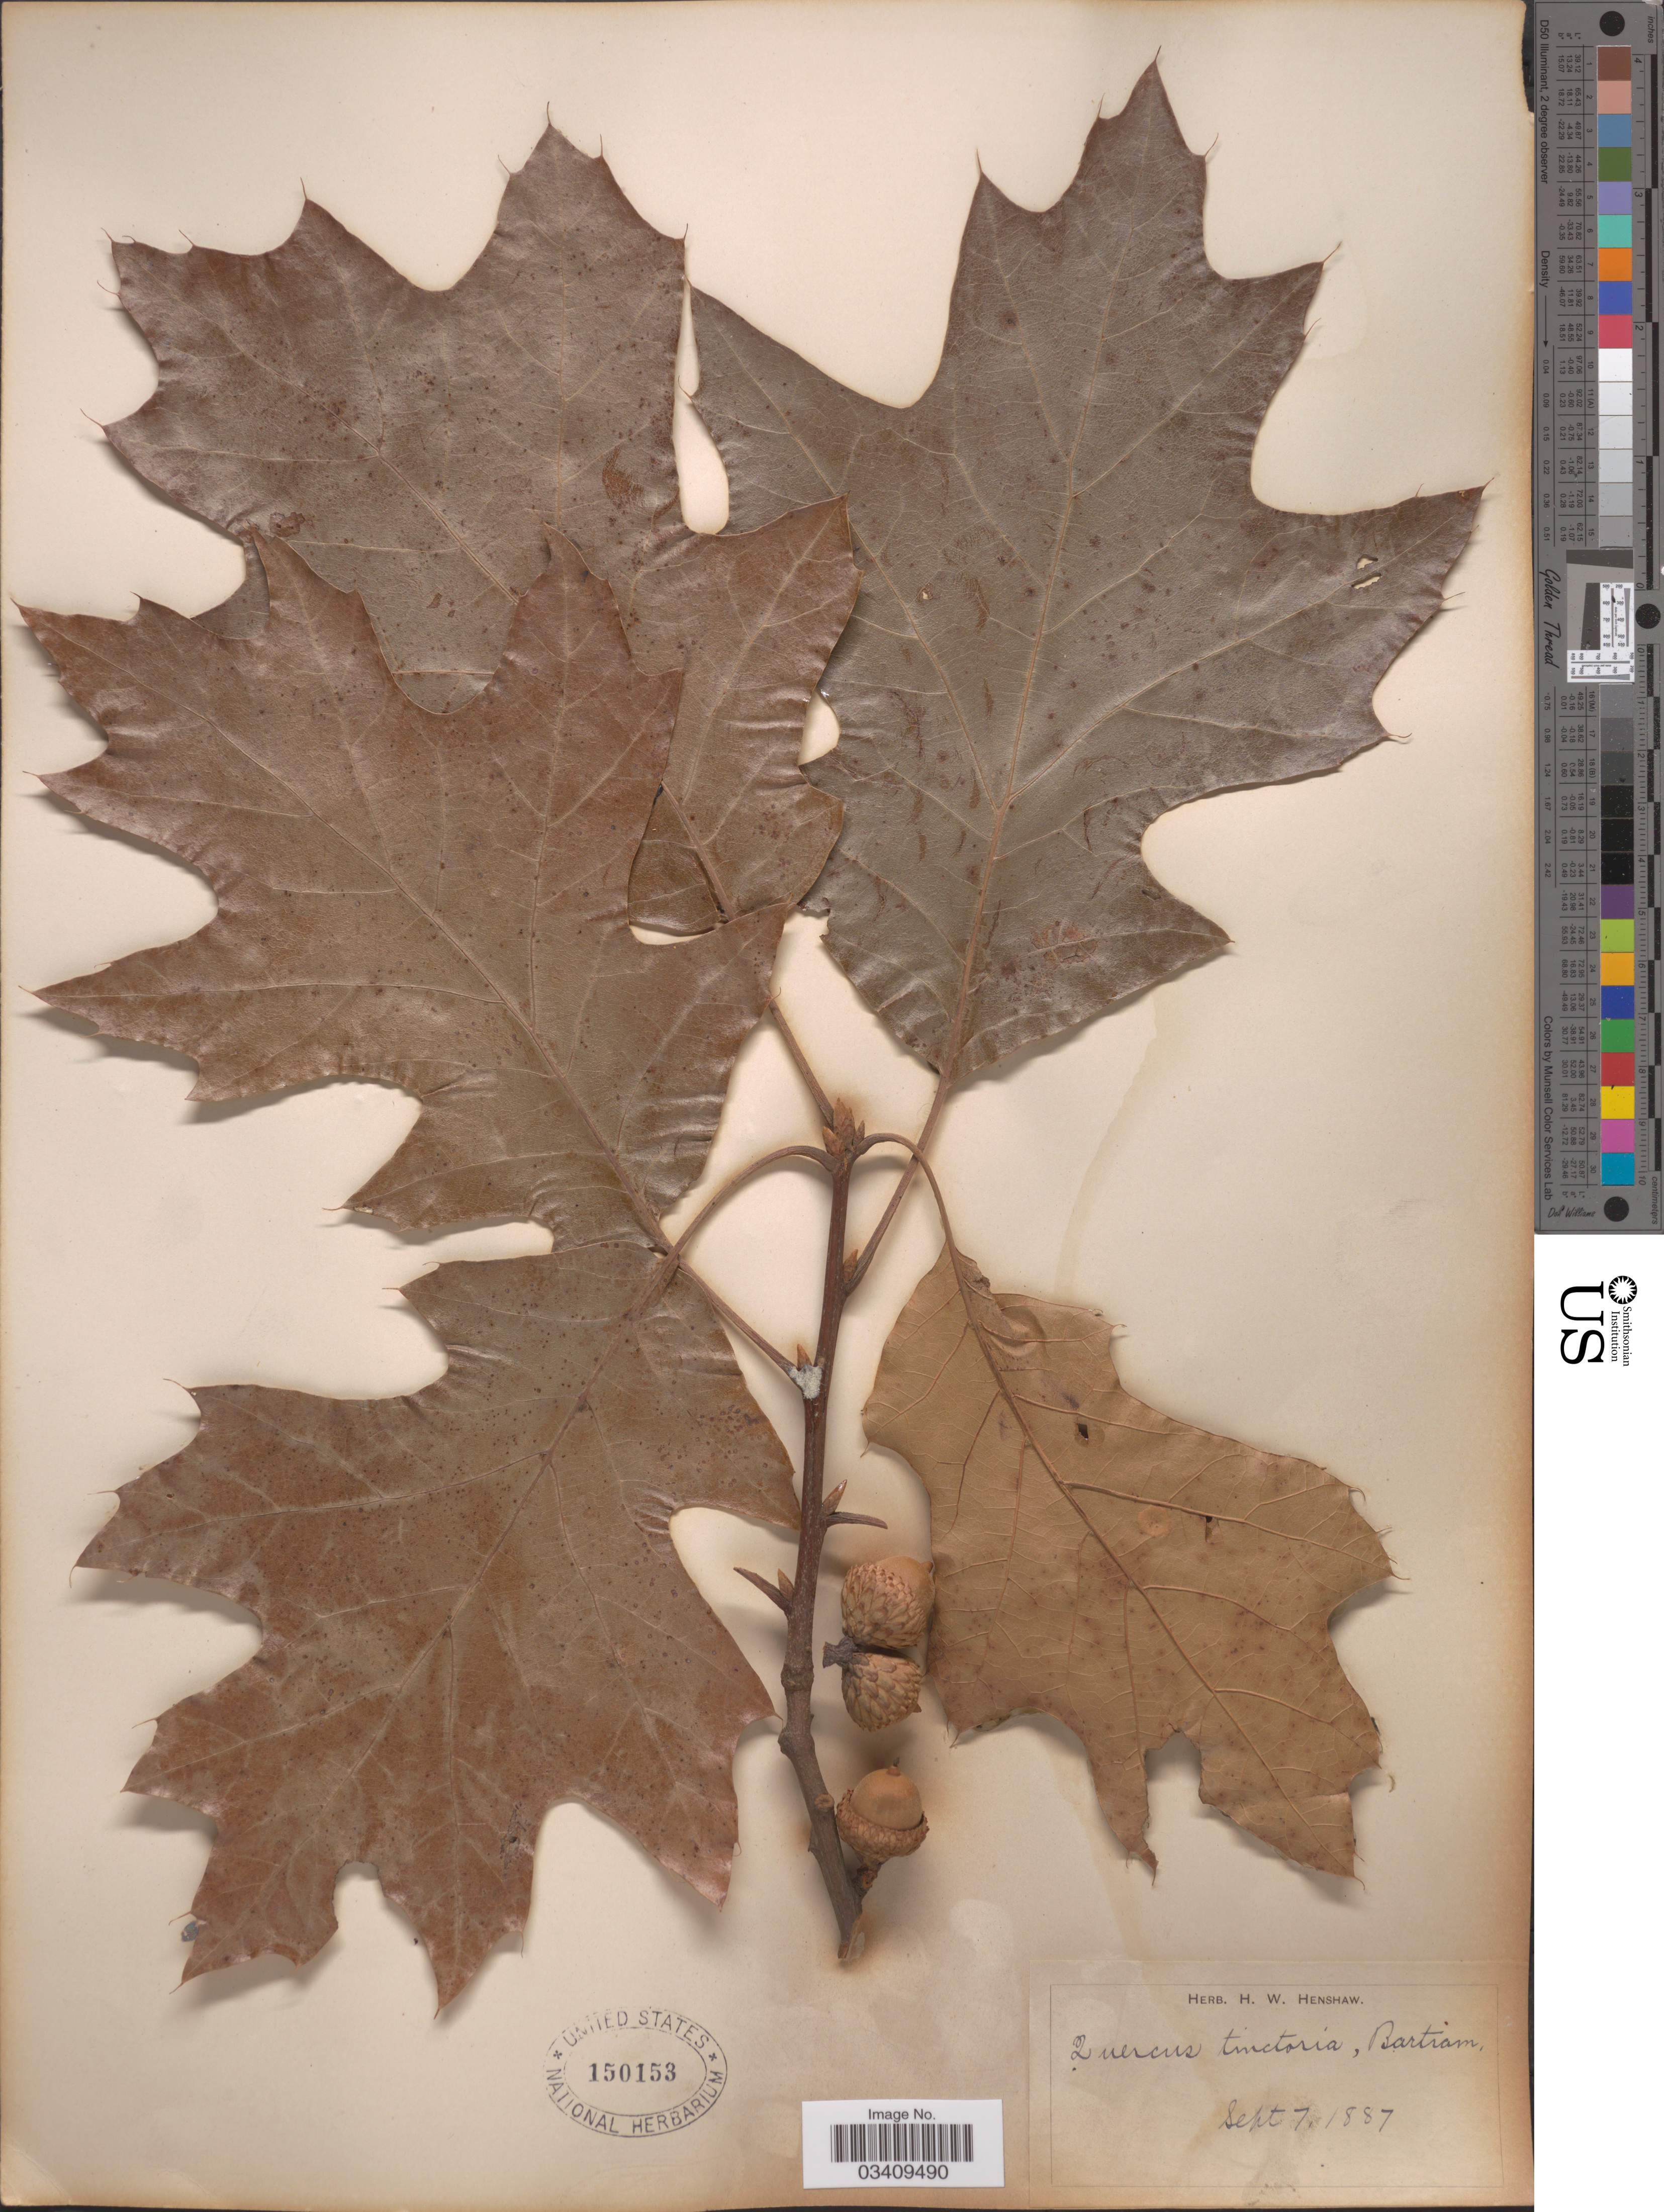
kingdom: Plantae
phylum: Tracheophyta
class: Magnoliopsida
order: Fagales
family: Fagaceae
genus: Quercus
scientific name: Quercus velutina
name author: Lam.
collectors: ex herb. H. W. Henshaw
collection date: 1887-09-07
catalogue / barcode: US 150153